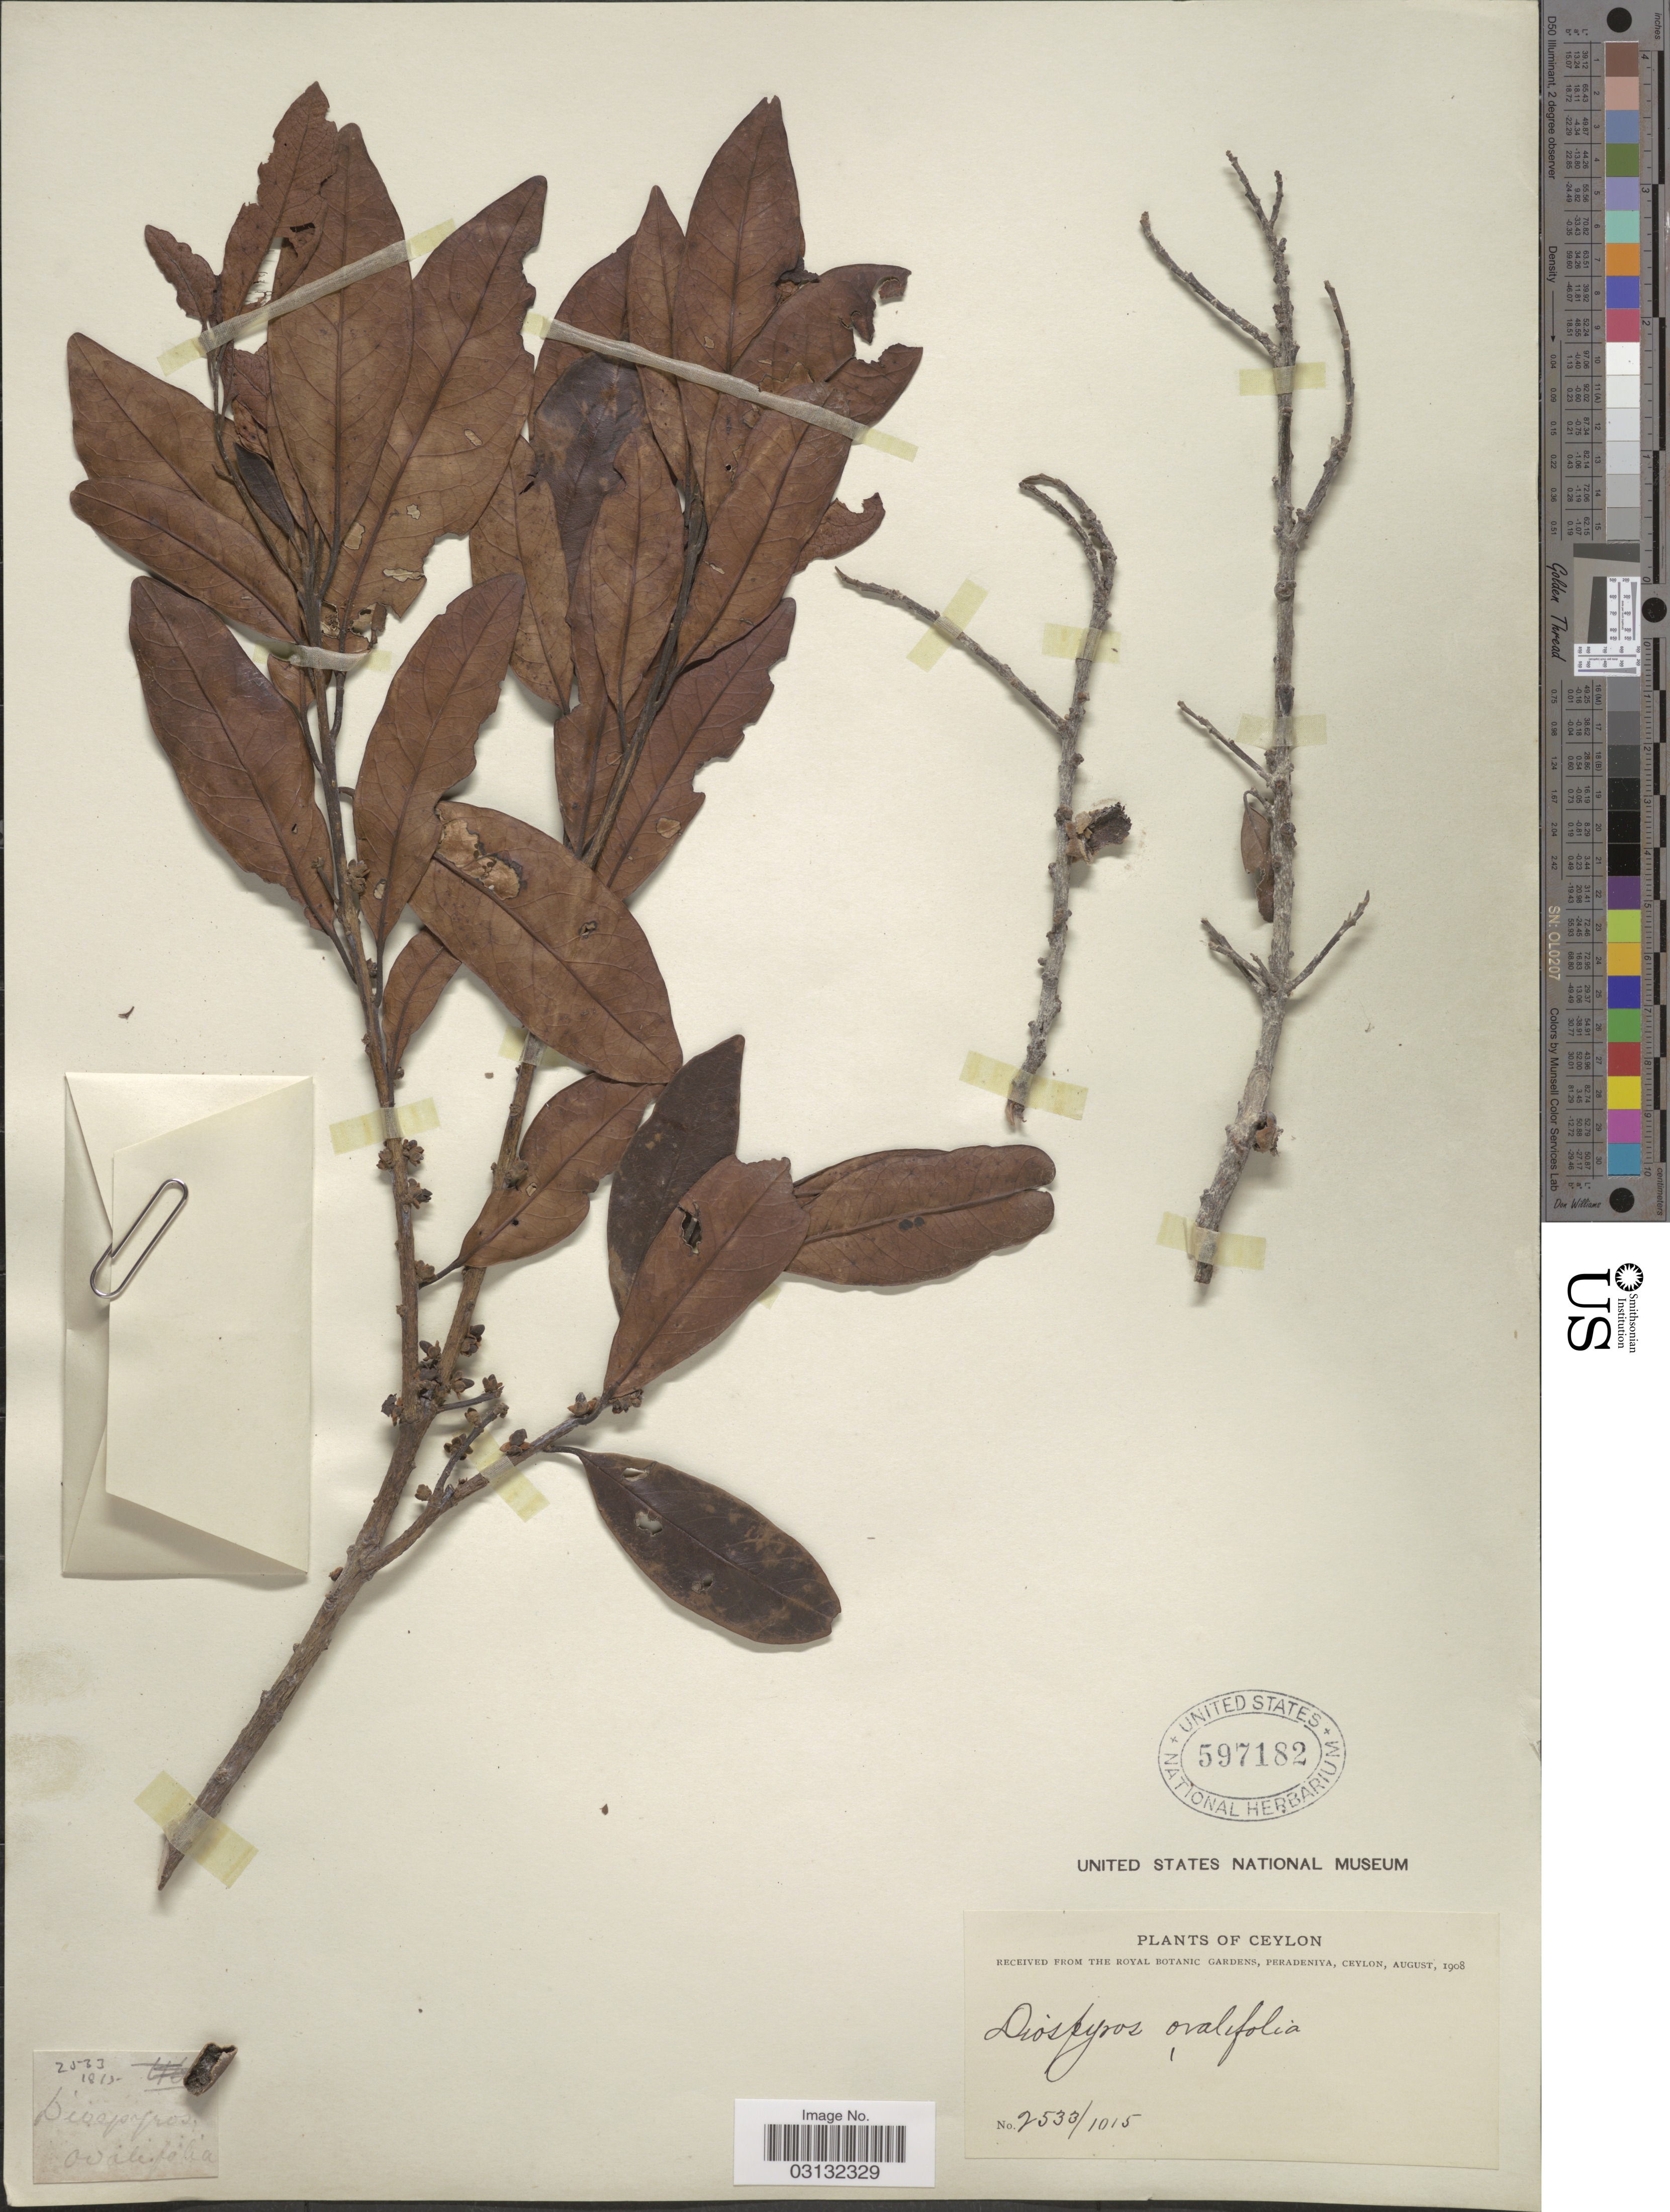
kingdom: Plantae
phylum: Tracheophyta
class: Magnoliopsida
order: Ericales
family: Ebenaceae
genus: Diospyros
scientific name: Diospyros ovalifolia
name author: Wight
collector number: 2533/1015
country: Sri Lanka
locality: Ceylon.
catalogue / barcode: US 597182